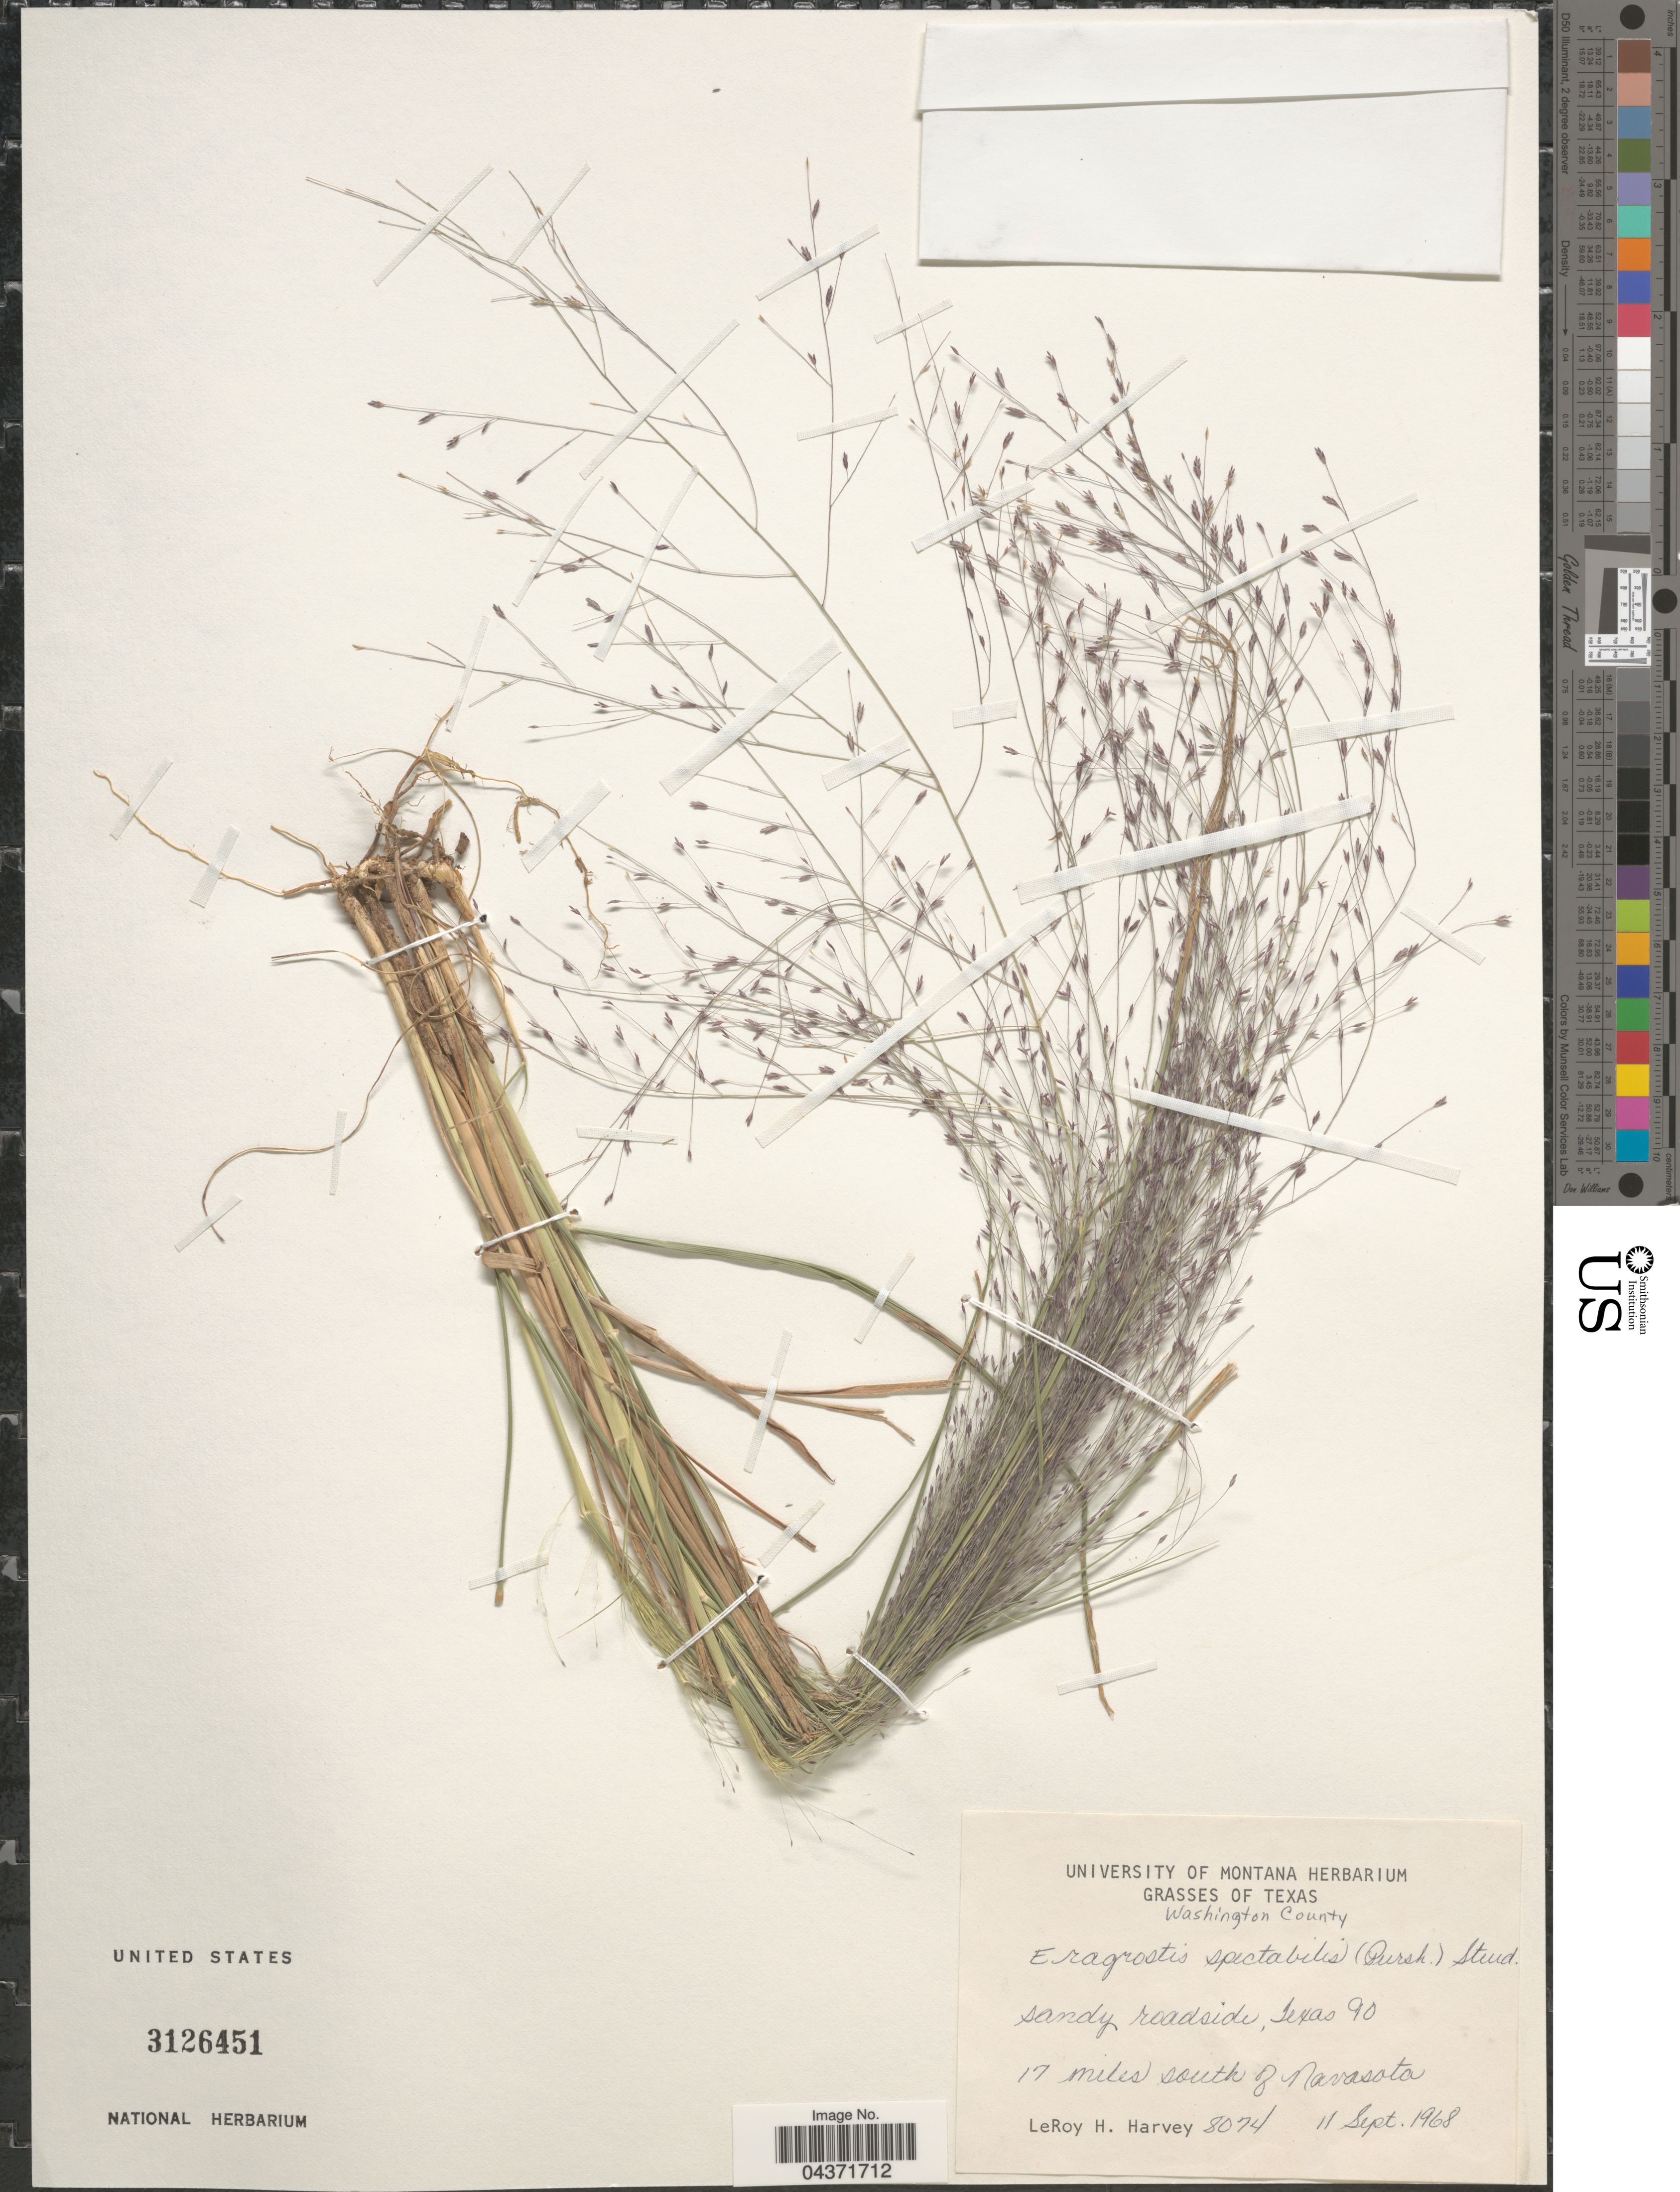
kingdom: Plantae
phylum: Tracheophyta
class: Liliopsida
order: Poales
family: Poaceae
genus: Eragrostis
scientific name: Eragrostis spectabilis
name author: (Pursh) Steud.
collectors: L. H. Harvey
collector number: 8074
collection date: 1968-09-11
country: United States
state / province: Texas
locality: Washington County. Texas 90. 17 miles south of Navasota.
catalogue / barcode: US 3126451